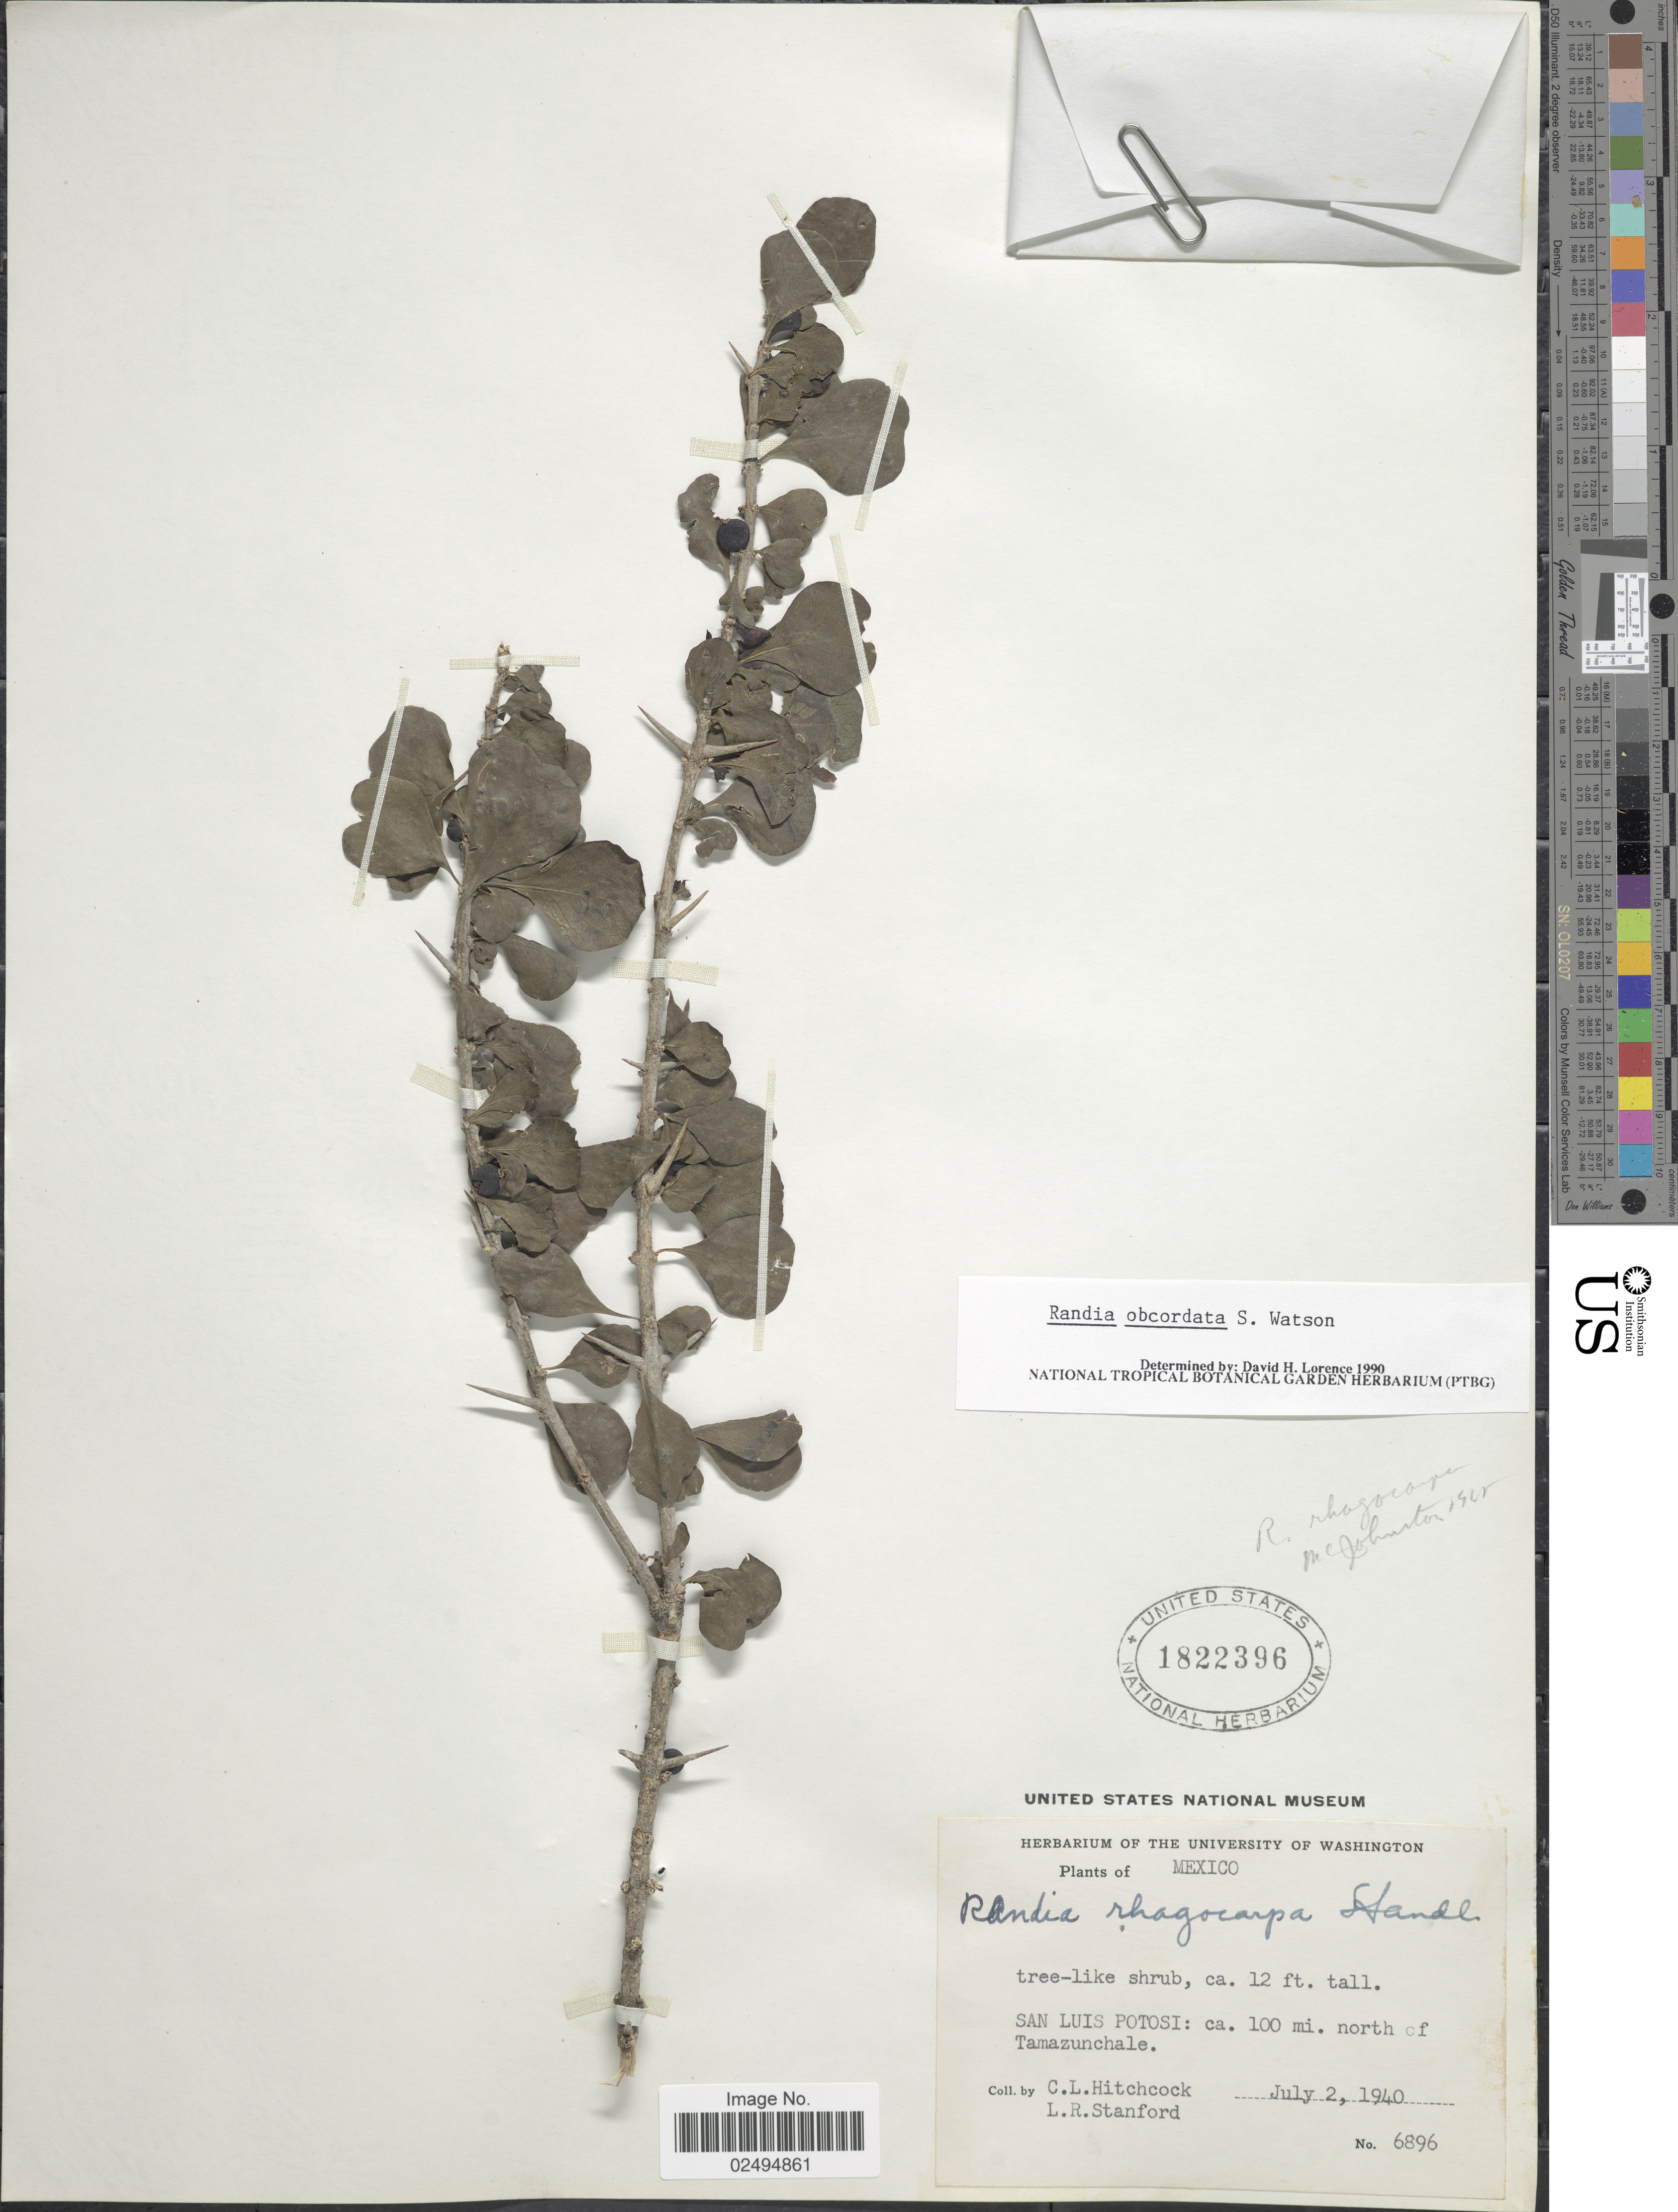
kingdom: Plantae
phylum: Tracheophyta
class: Magnoliopsida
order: Gentianales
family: Rubiaceae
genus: Randia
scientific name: Randia obcordata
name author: S. Watson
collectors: L. R. Stanford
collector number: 6896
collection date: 1940-07-02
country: Mexico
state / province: San Luis Potosí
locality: Ca. 100 mi. north of Tamazunchale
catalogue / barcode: US 1822396